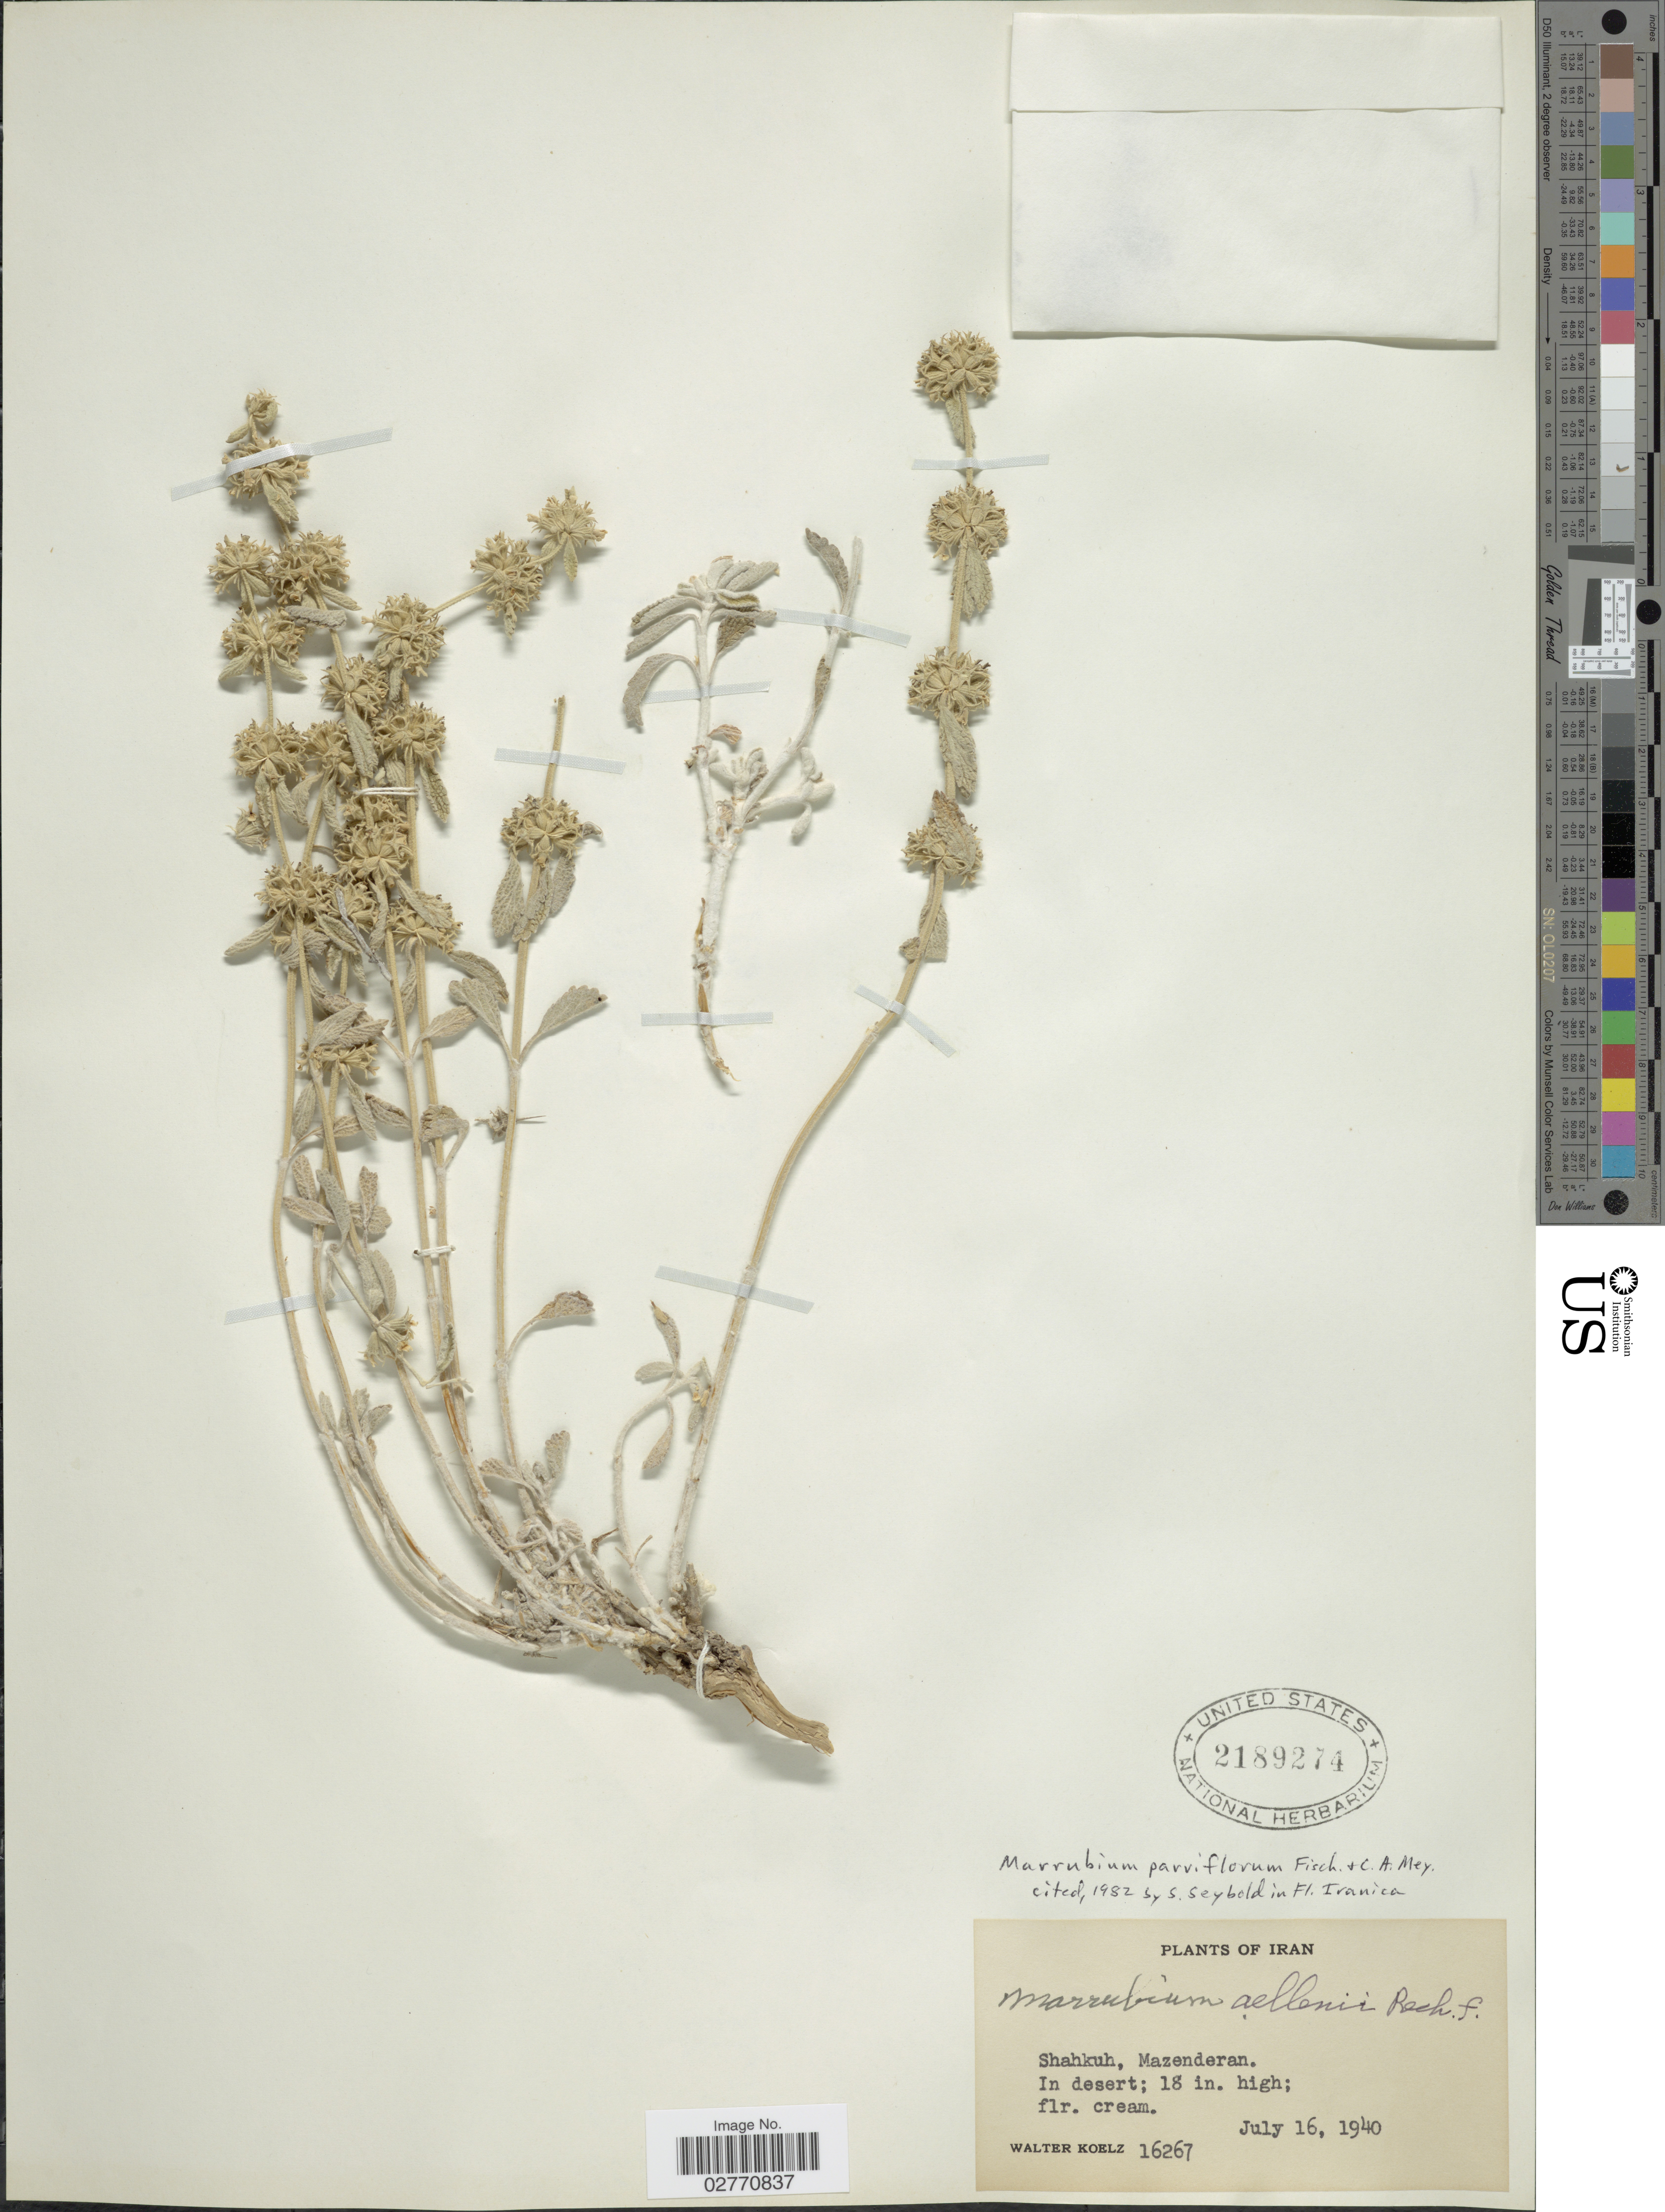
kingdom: Plantae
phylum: Tracheophyta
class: Magnoliopsida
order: Lamiales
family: Lamiaceae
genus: Marrubium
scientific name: Marrubium parviflorum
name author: Fisch. & C.A. Mey.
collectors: W. N. Koelz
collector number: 16267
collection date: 1940-07-16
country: Iran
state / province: Mazandaran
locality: Shahkuh, Mazenderan.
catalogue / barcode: US 2189274